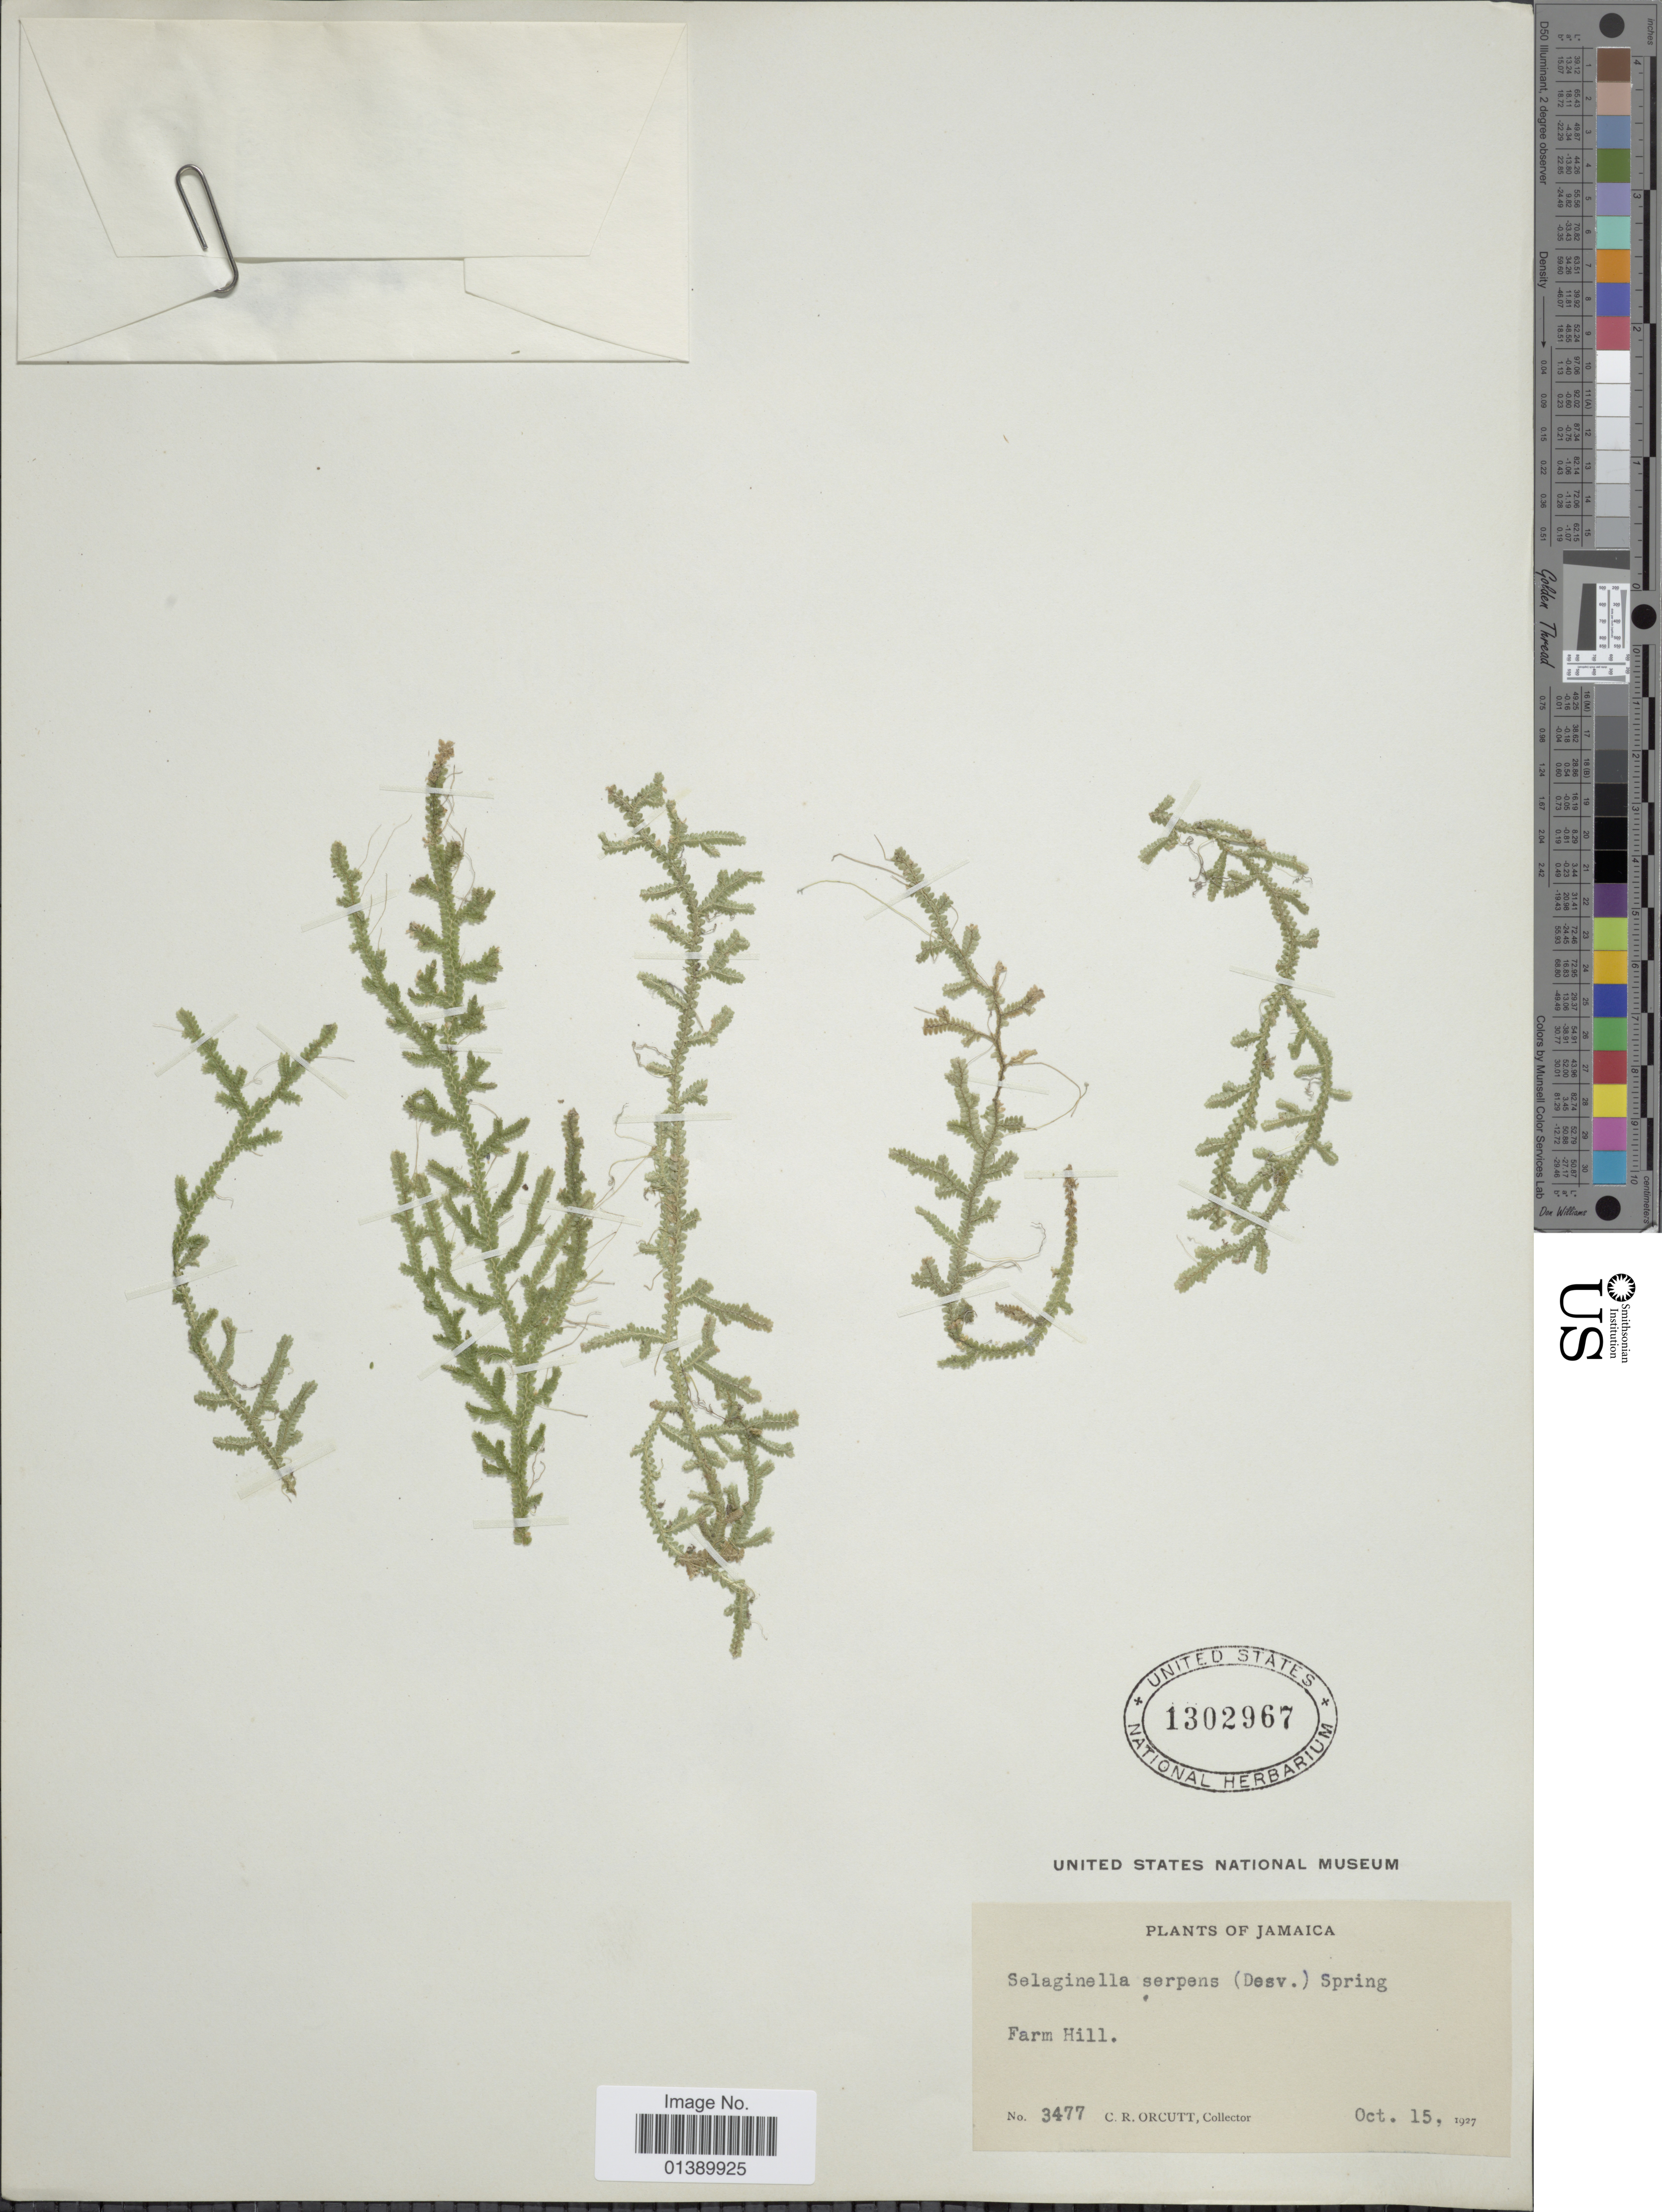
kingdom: Plantae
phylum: Tracheophyta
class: Lycopodiopsida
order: Selaginellales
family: Selaginellaceae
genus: Selaginella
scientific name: Selaginella serpens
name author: (Desv. ex Poir.) Spring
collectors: C. R. Orcutt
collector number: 3477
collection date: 1927-10-15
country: Jamaica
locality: Farm Hill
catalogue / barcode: US 1302967